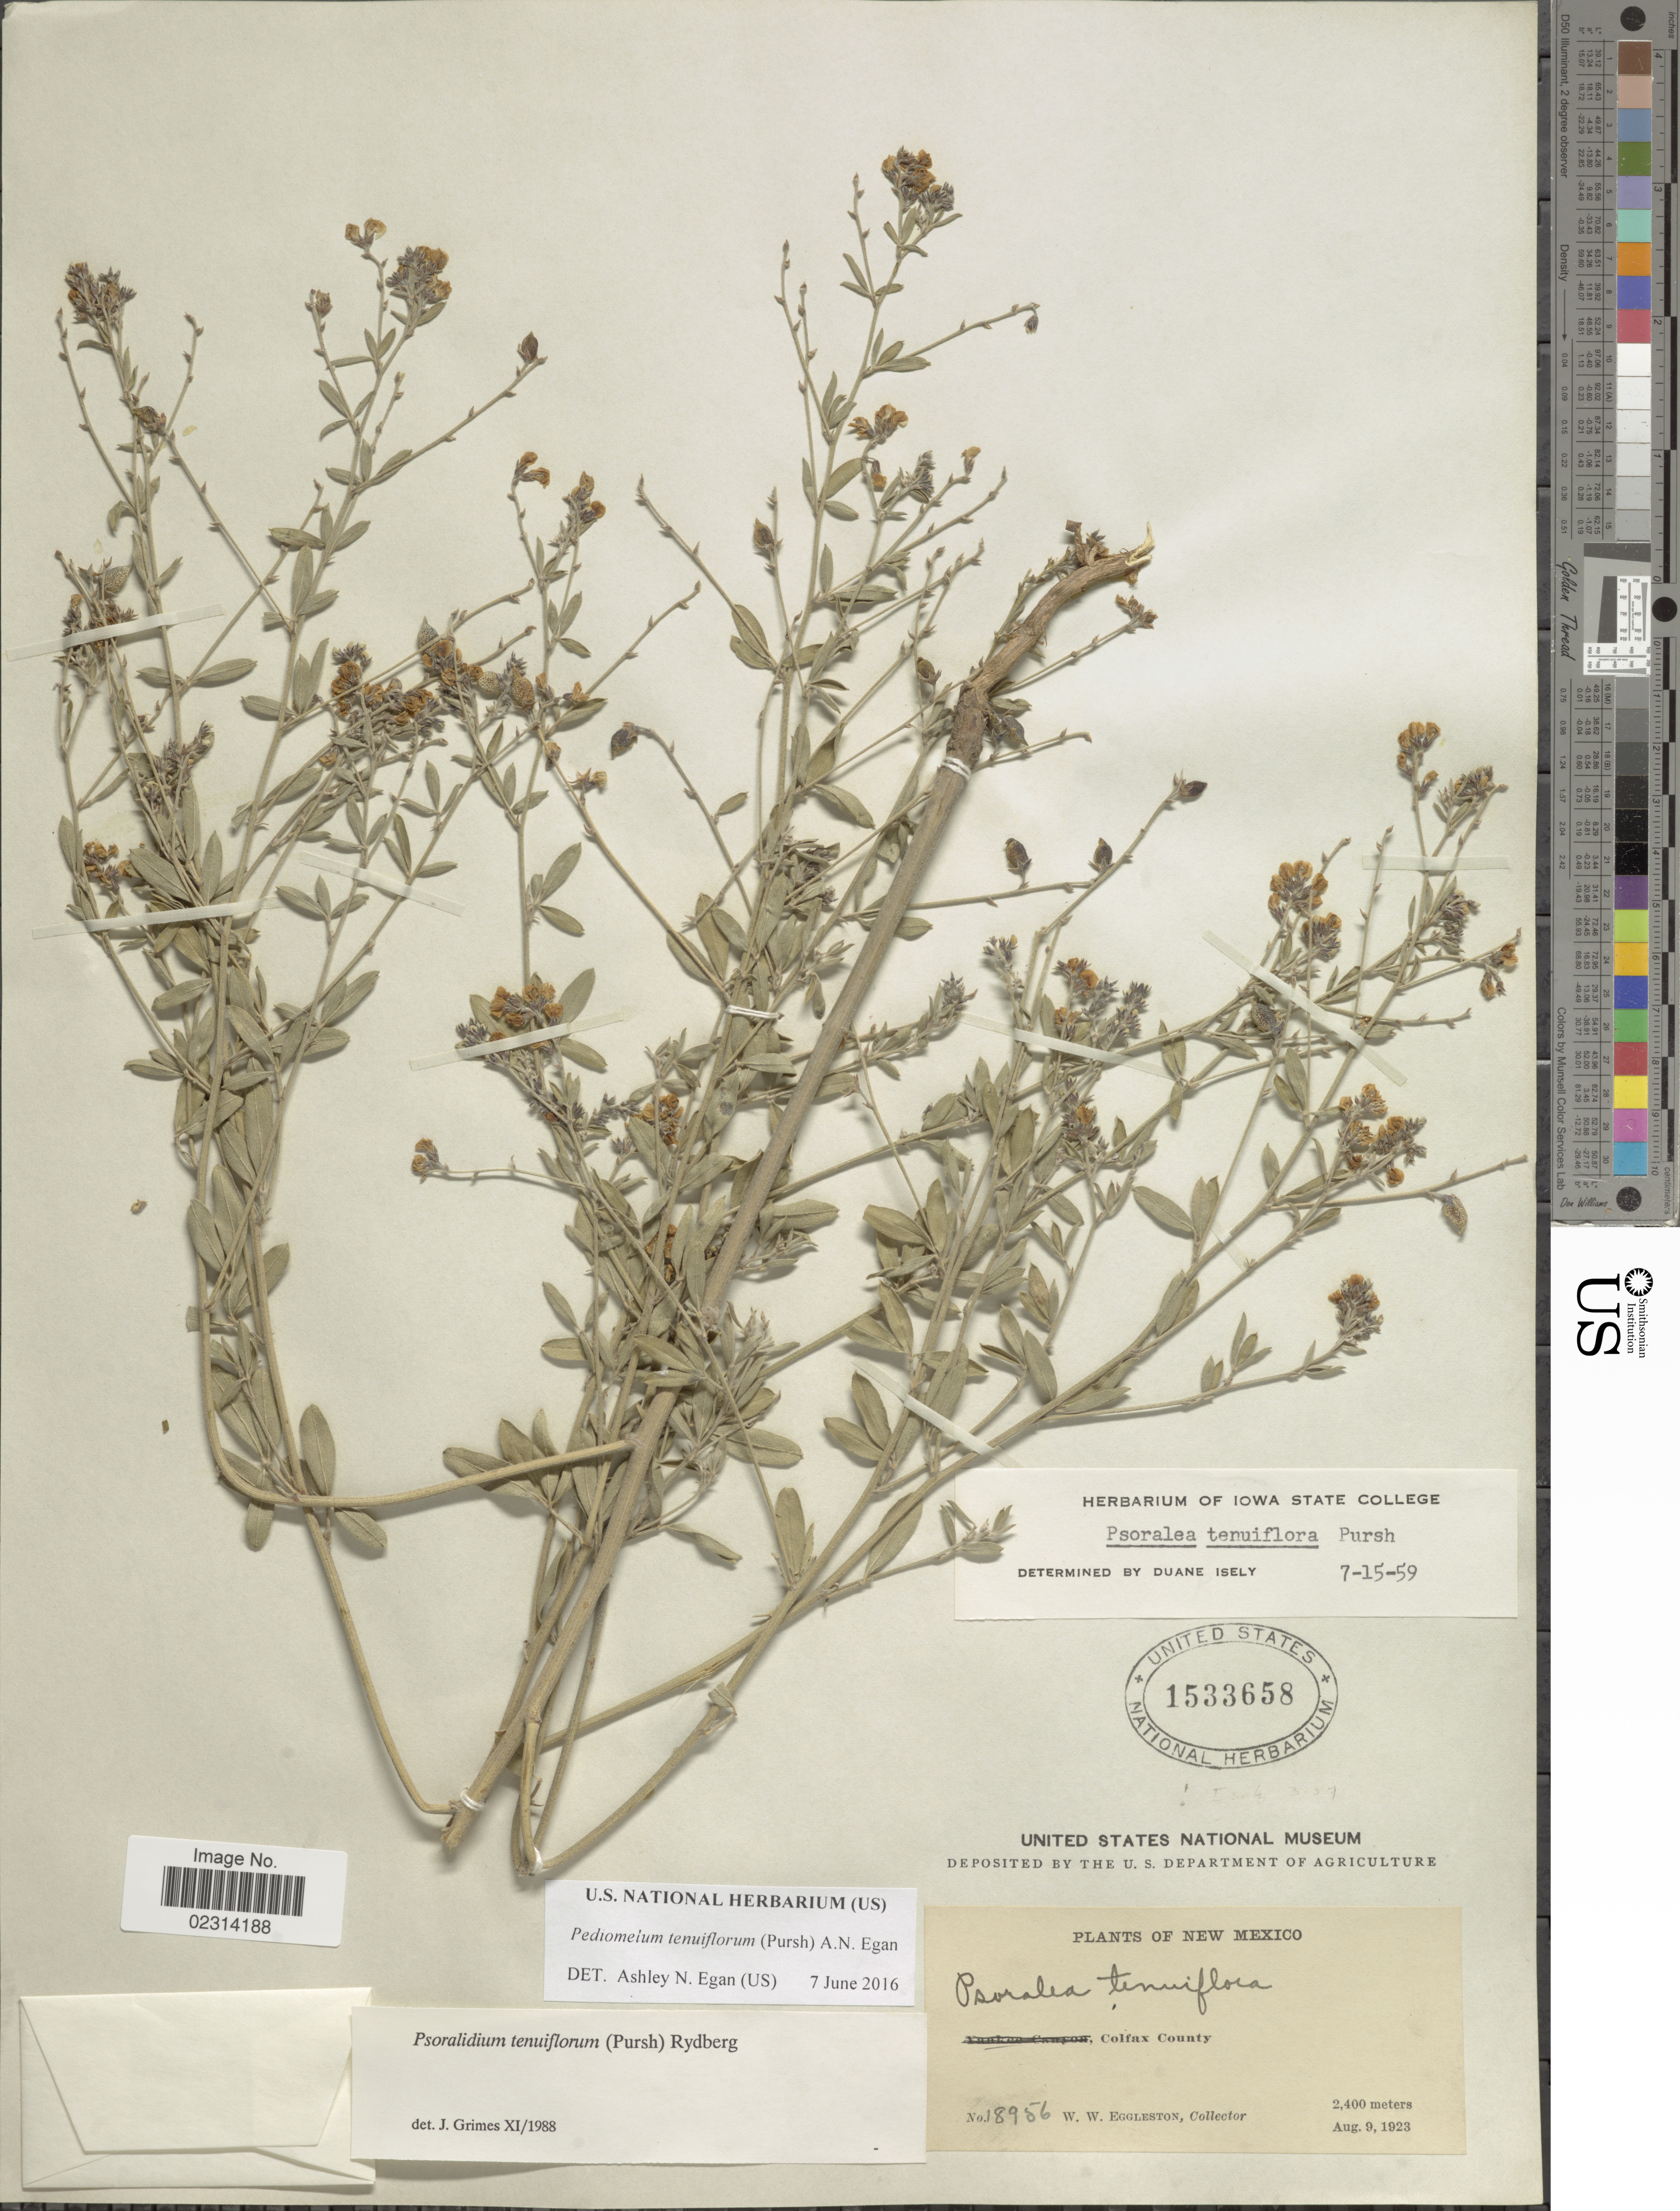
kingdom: Plantae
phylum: Tracheophyta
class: Magnoliopsida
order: Fabales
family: Fabaceae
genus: Psoralidium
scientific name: Psoralidium tenuiflorum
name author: (Pursh) Rydb.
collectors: W. W. Eggleston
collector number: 18956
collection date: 1923-08-09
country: United States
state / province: New Mexico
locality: Colfax County.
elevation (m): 2400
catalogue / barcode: US 1533658